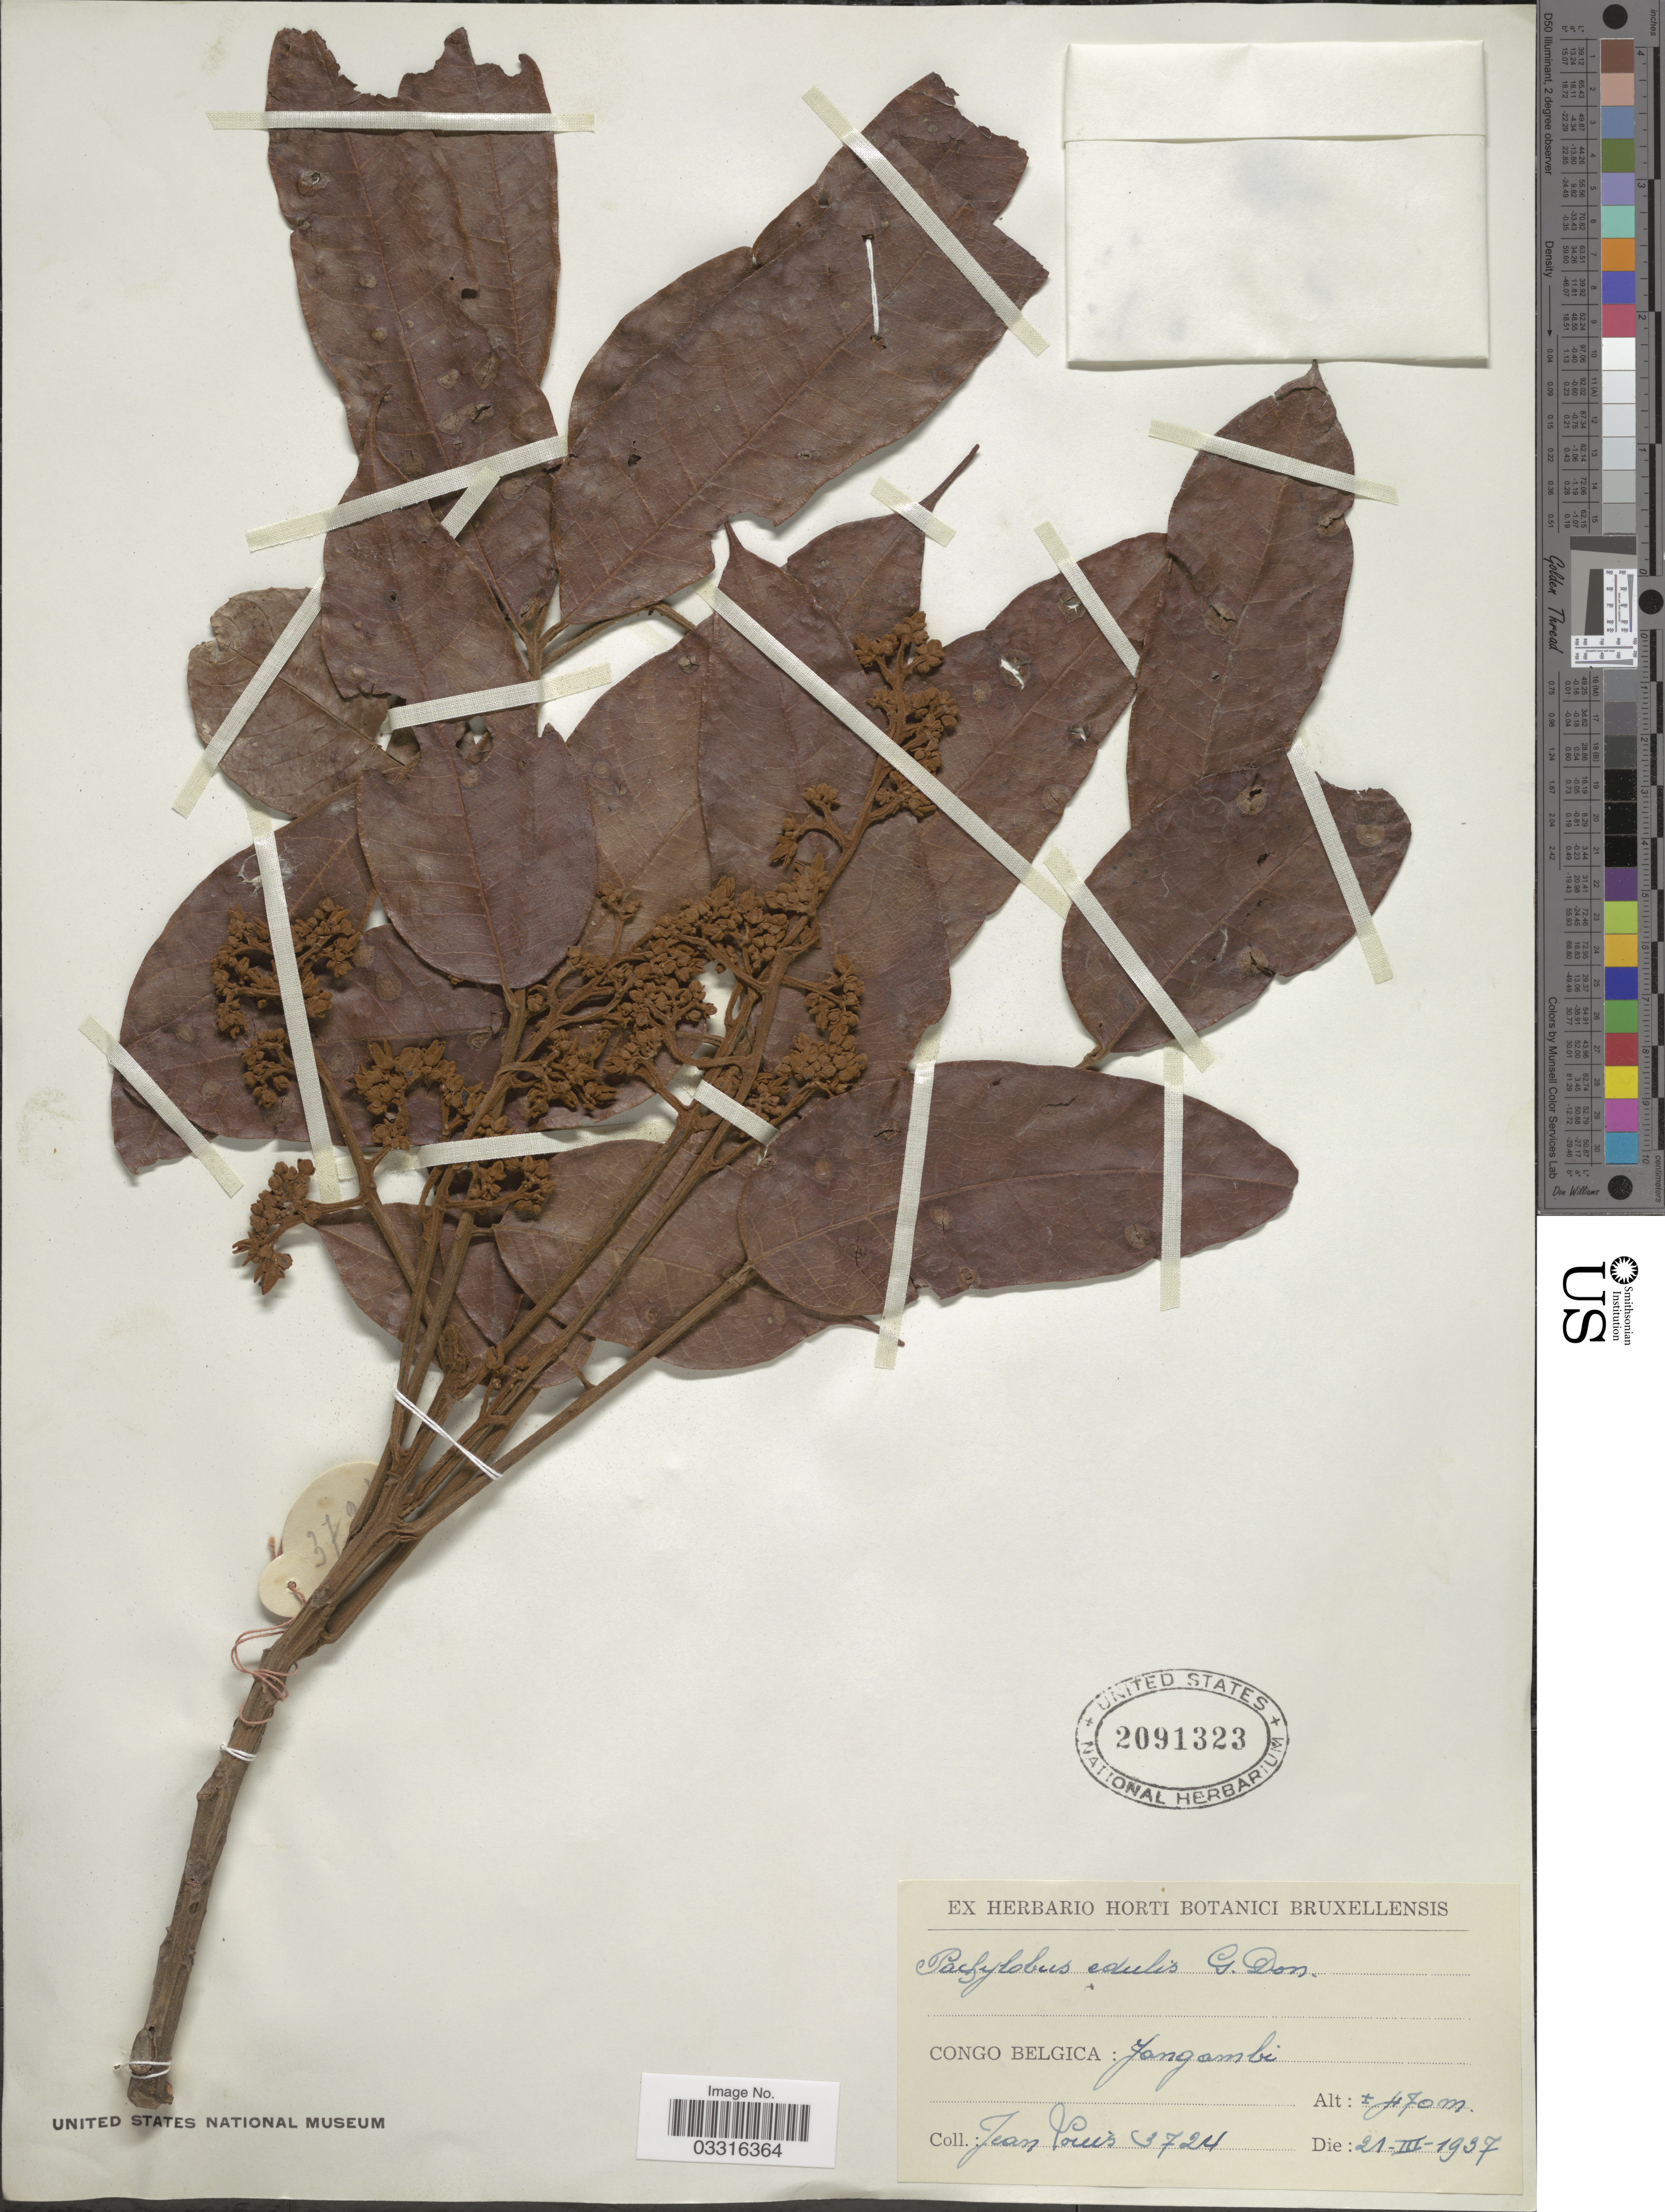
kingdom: Plantae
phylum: Tracheophyta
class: Magnoliopsida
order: Sapindales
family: Burseraceae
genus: Dacryodes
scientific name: Dacryodes edulis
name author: (G. Don) H.J. Lam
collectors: J. Louis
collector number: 3724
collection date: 1937-03-21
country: Congo, Democratic Republic of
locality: Congo Belgica: Yangambi.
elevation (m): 470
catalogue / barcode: US 2091323